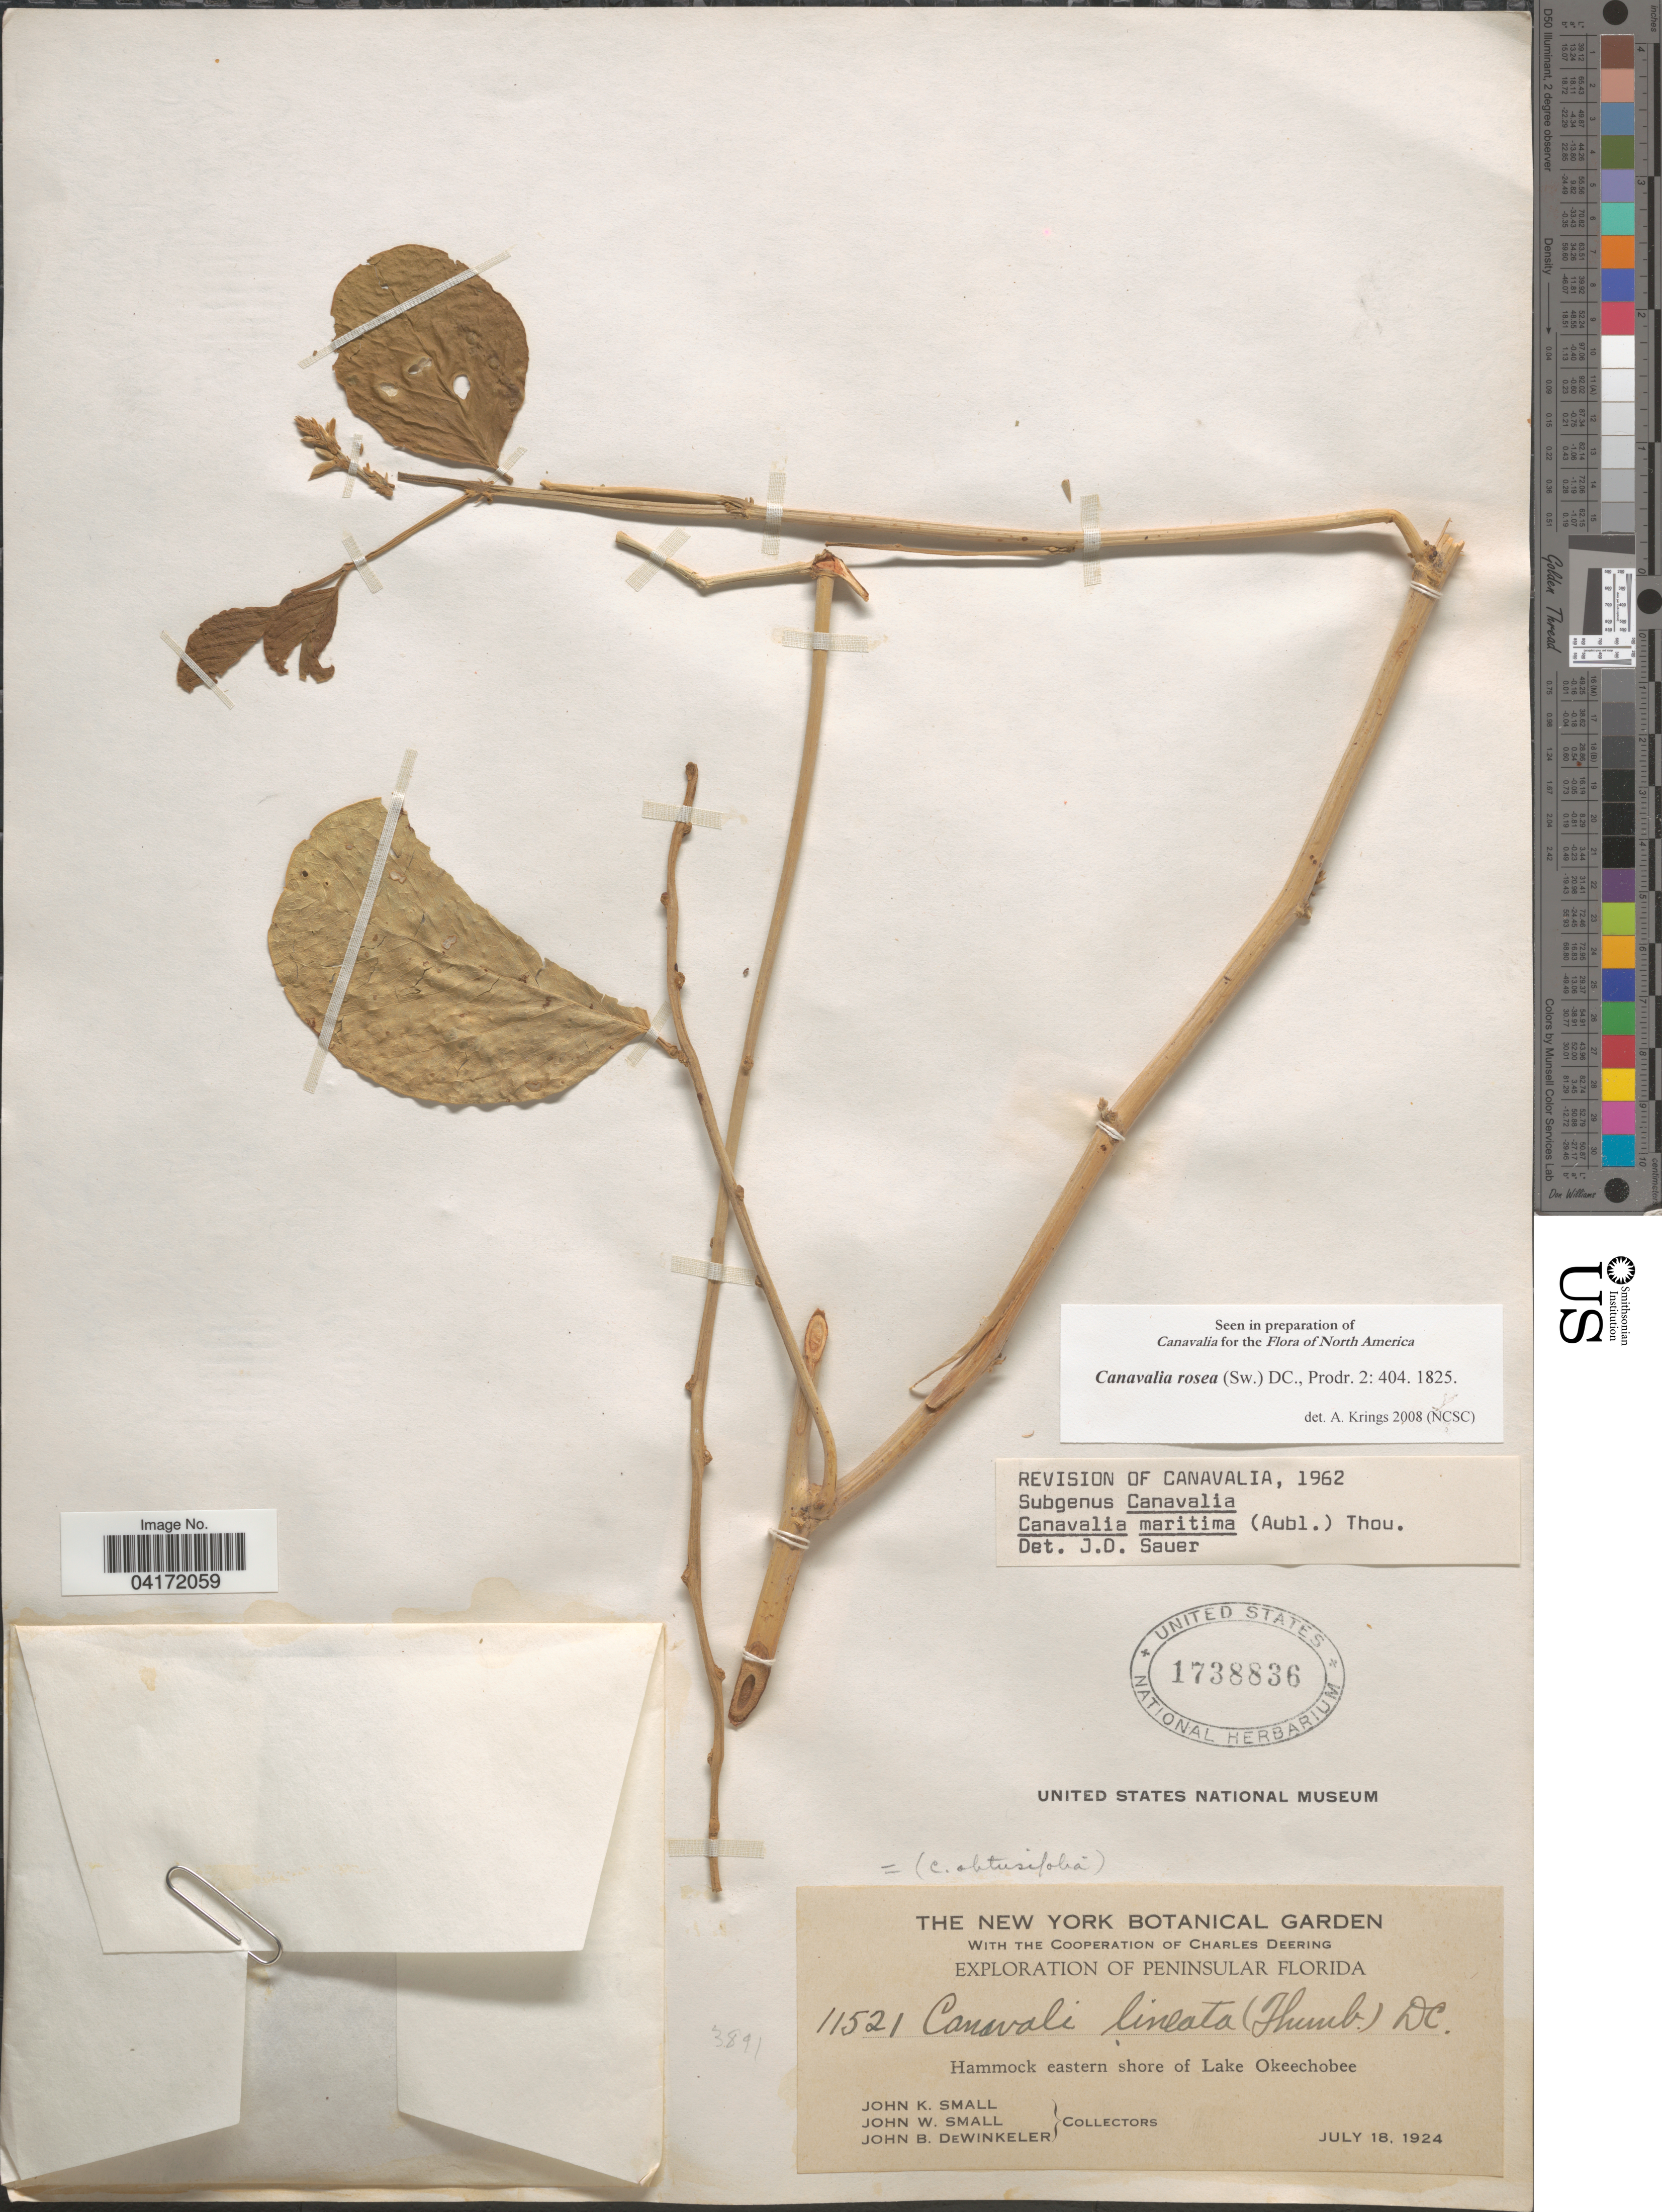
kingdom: Plantae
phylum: Tracheophyta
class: Magnoliopsida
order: Fabales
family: Fabaceae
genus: Canavalia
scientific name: Canavalia rosea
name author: (Sw.) DC.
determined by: Krings, A.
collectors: J. K. Small, J. Small & J. B. Dewinkeler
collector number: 11521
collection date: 1924-07-18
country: United States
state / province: Florida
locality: Exploration of Peninsular Florida. Hammock eastern shore of Lake Okeechobee.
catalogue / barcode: US 1738836